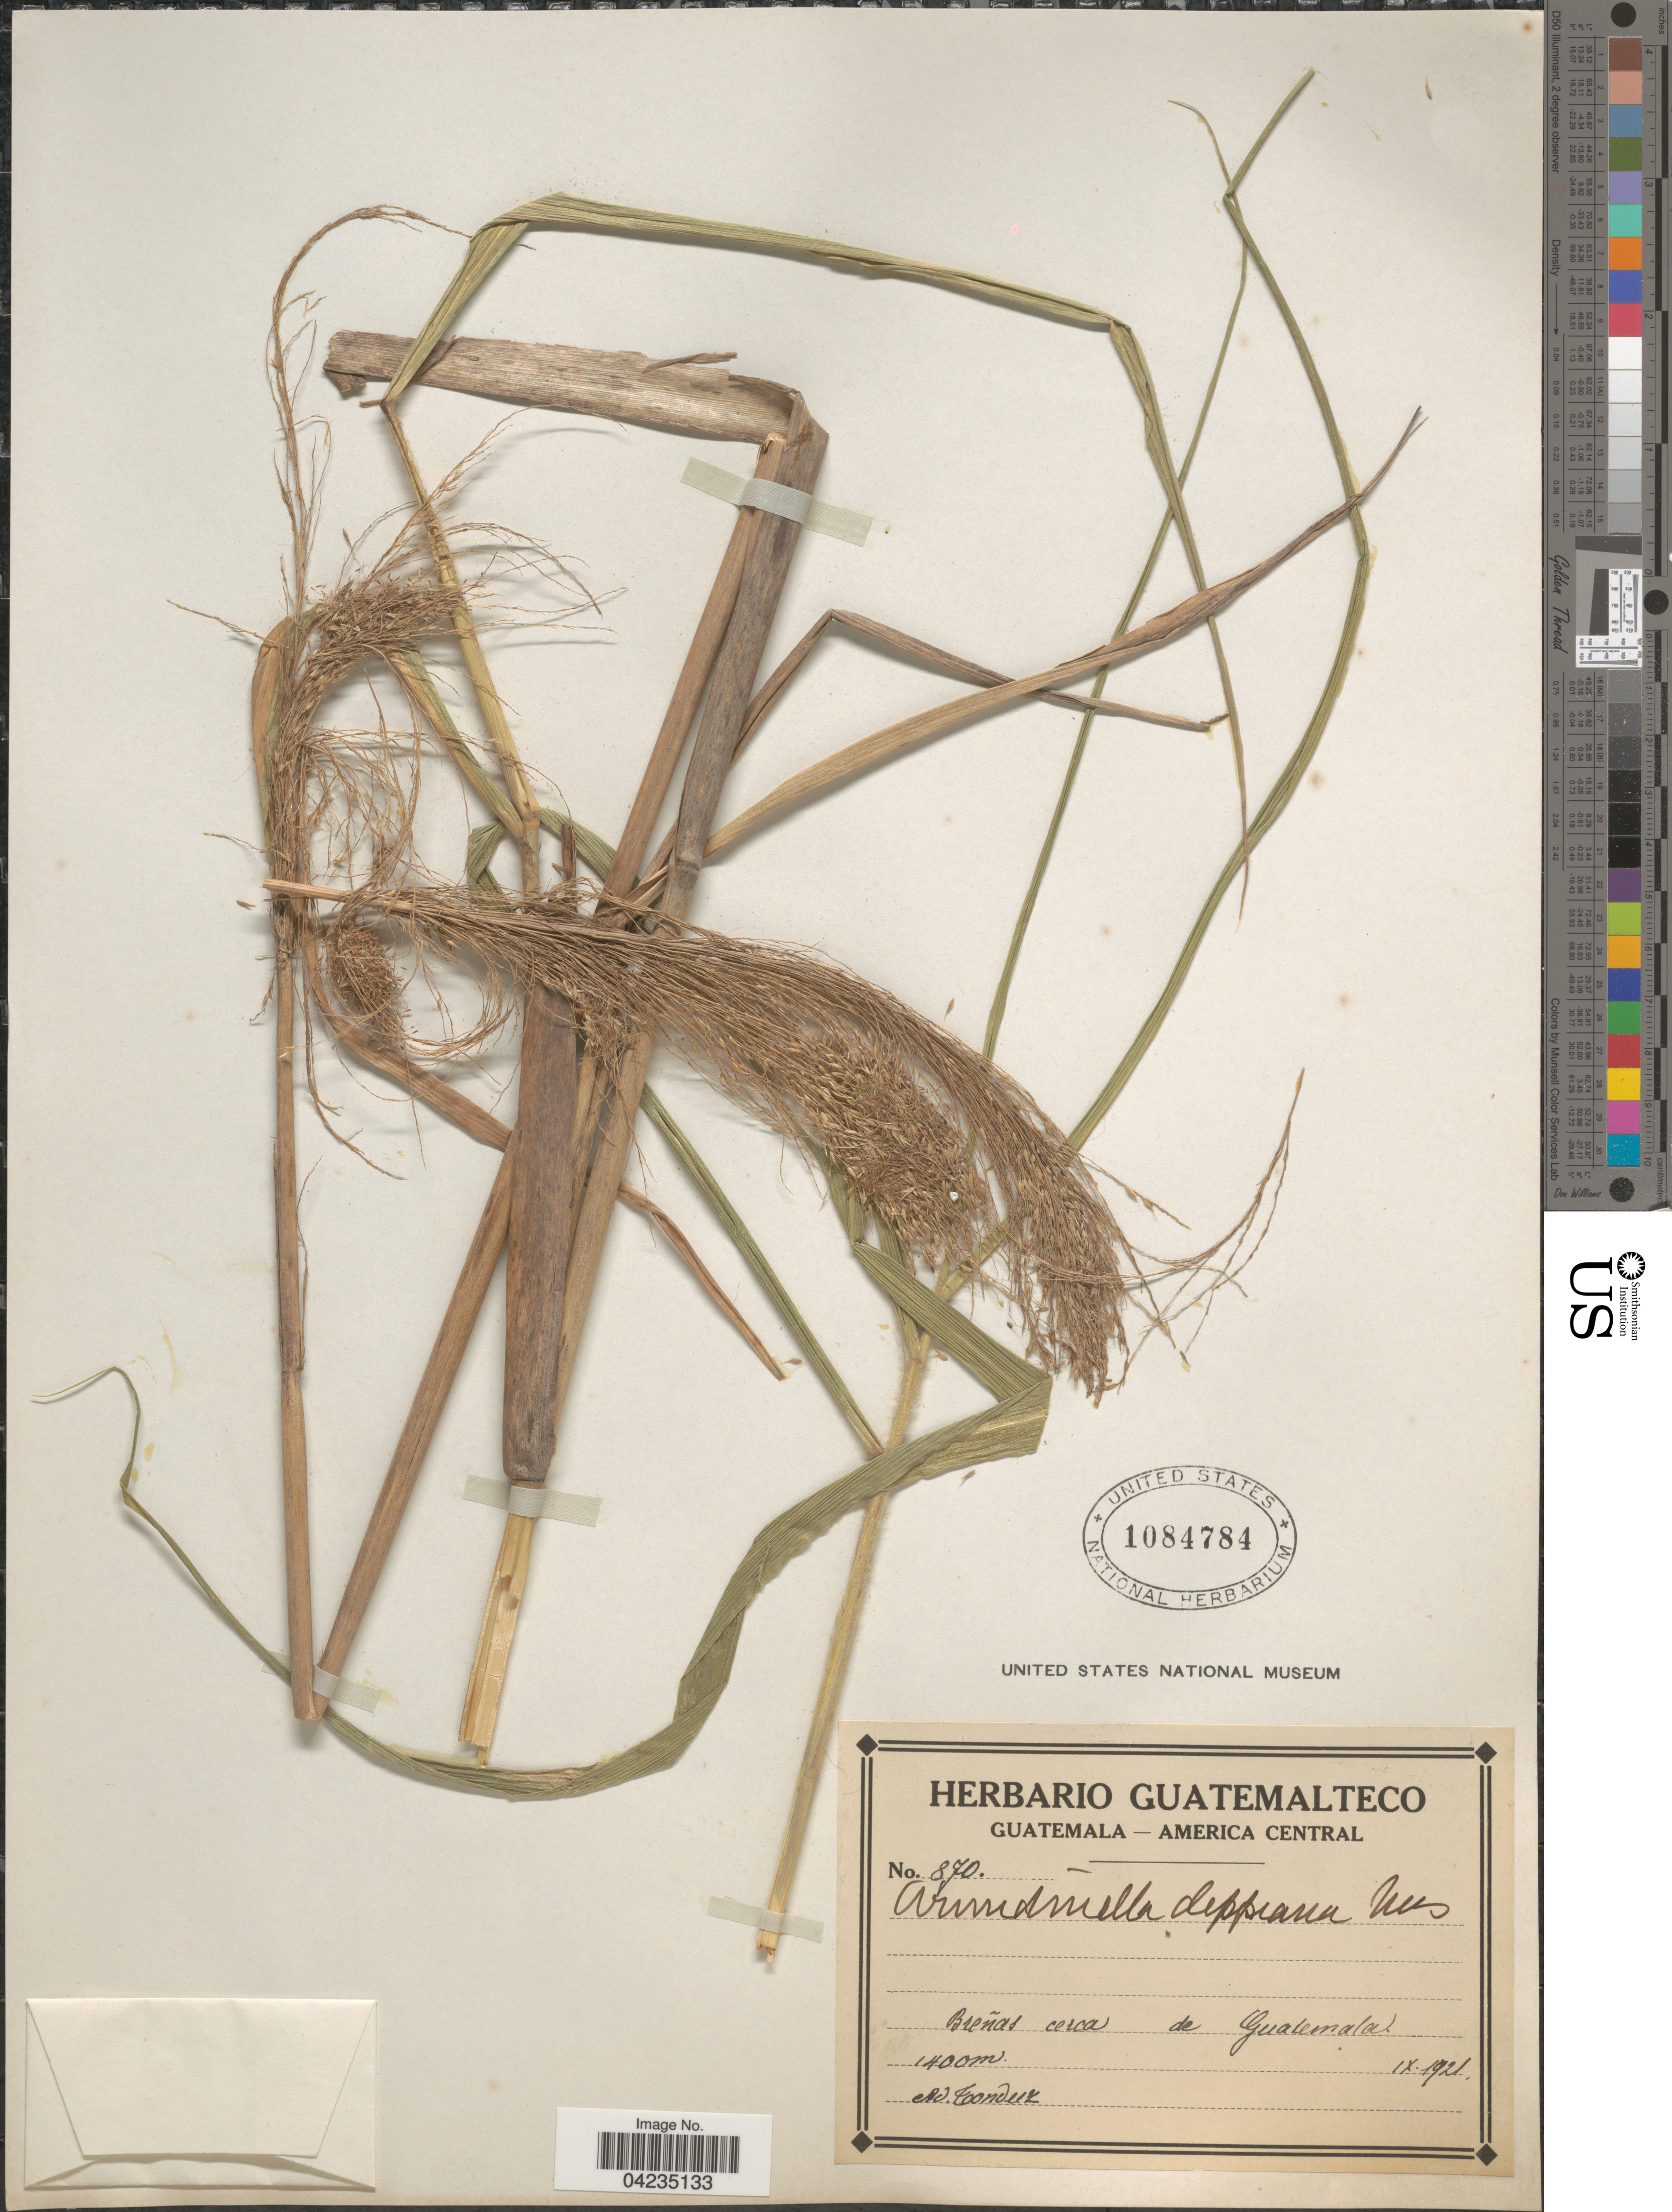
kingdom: Plantae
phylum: Tracheophyta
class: Liliopsida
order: Poales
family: Poaceae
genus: Arundinella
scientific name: Arundinella deppeana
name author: Nees ex Steud.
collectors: A. Tonduz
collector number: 870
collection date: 1921-09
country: Guatemala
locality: Breñas cerca de Guatemala.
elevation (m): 1400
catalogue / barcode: US 1084784